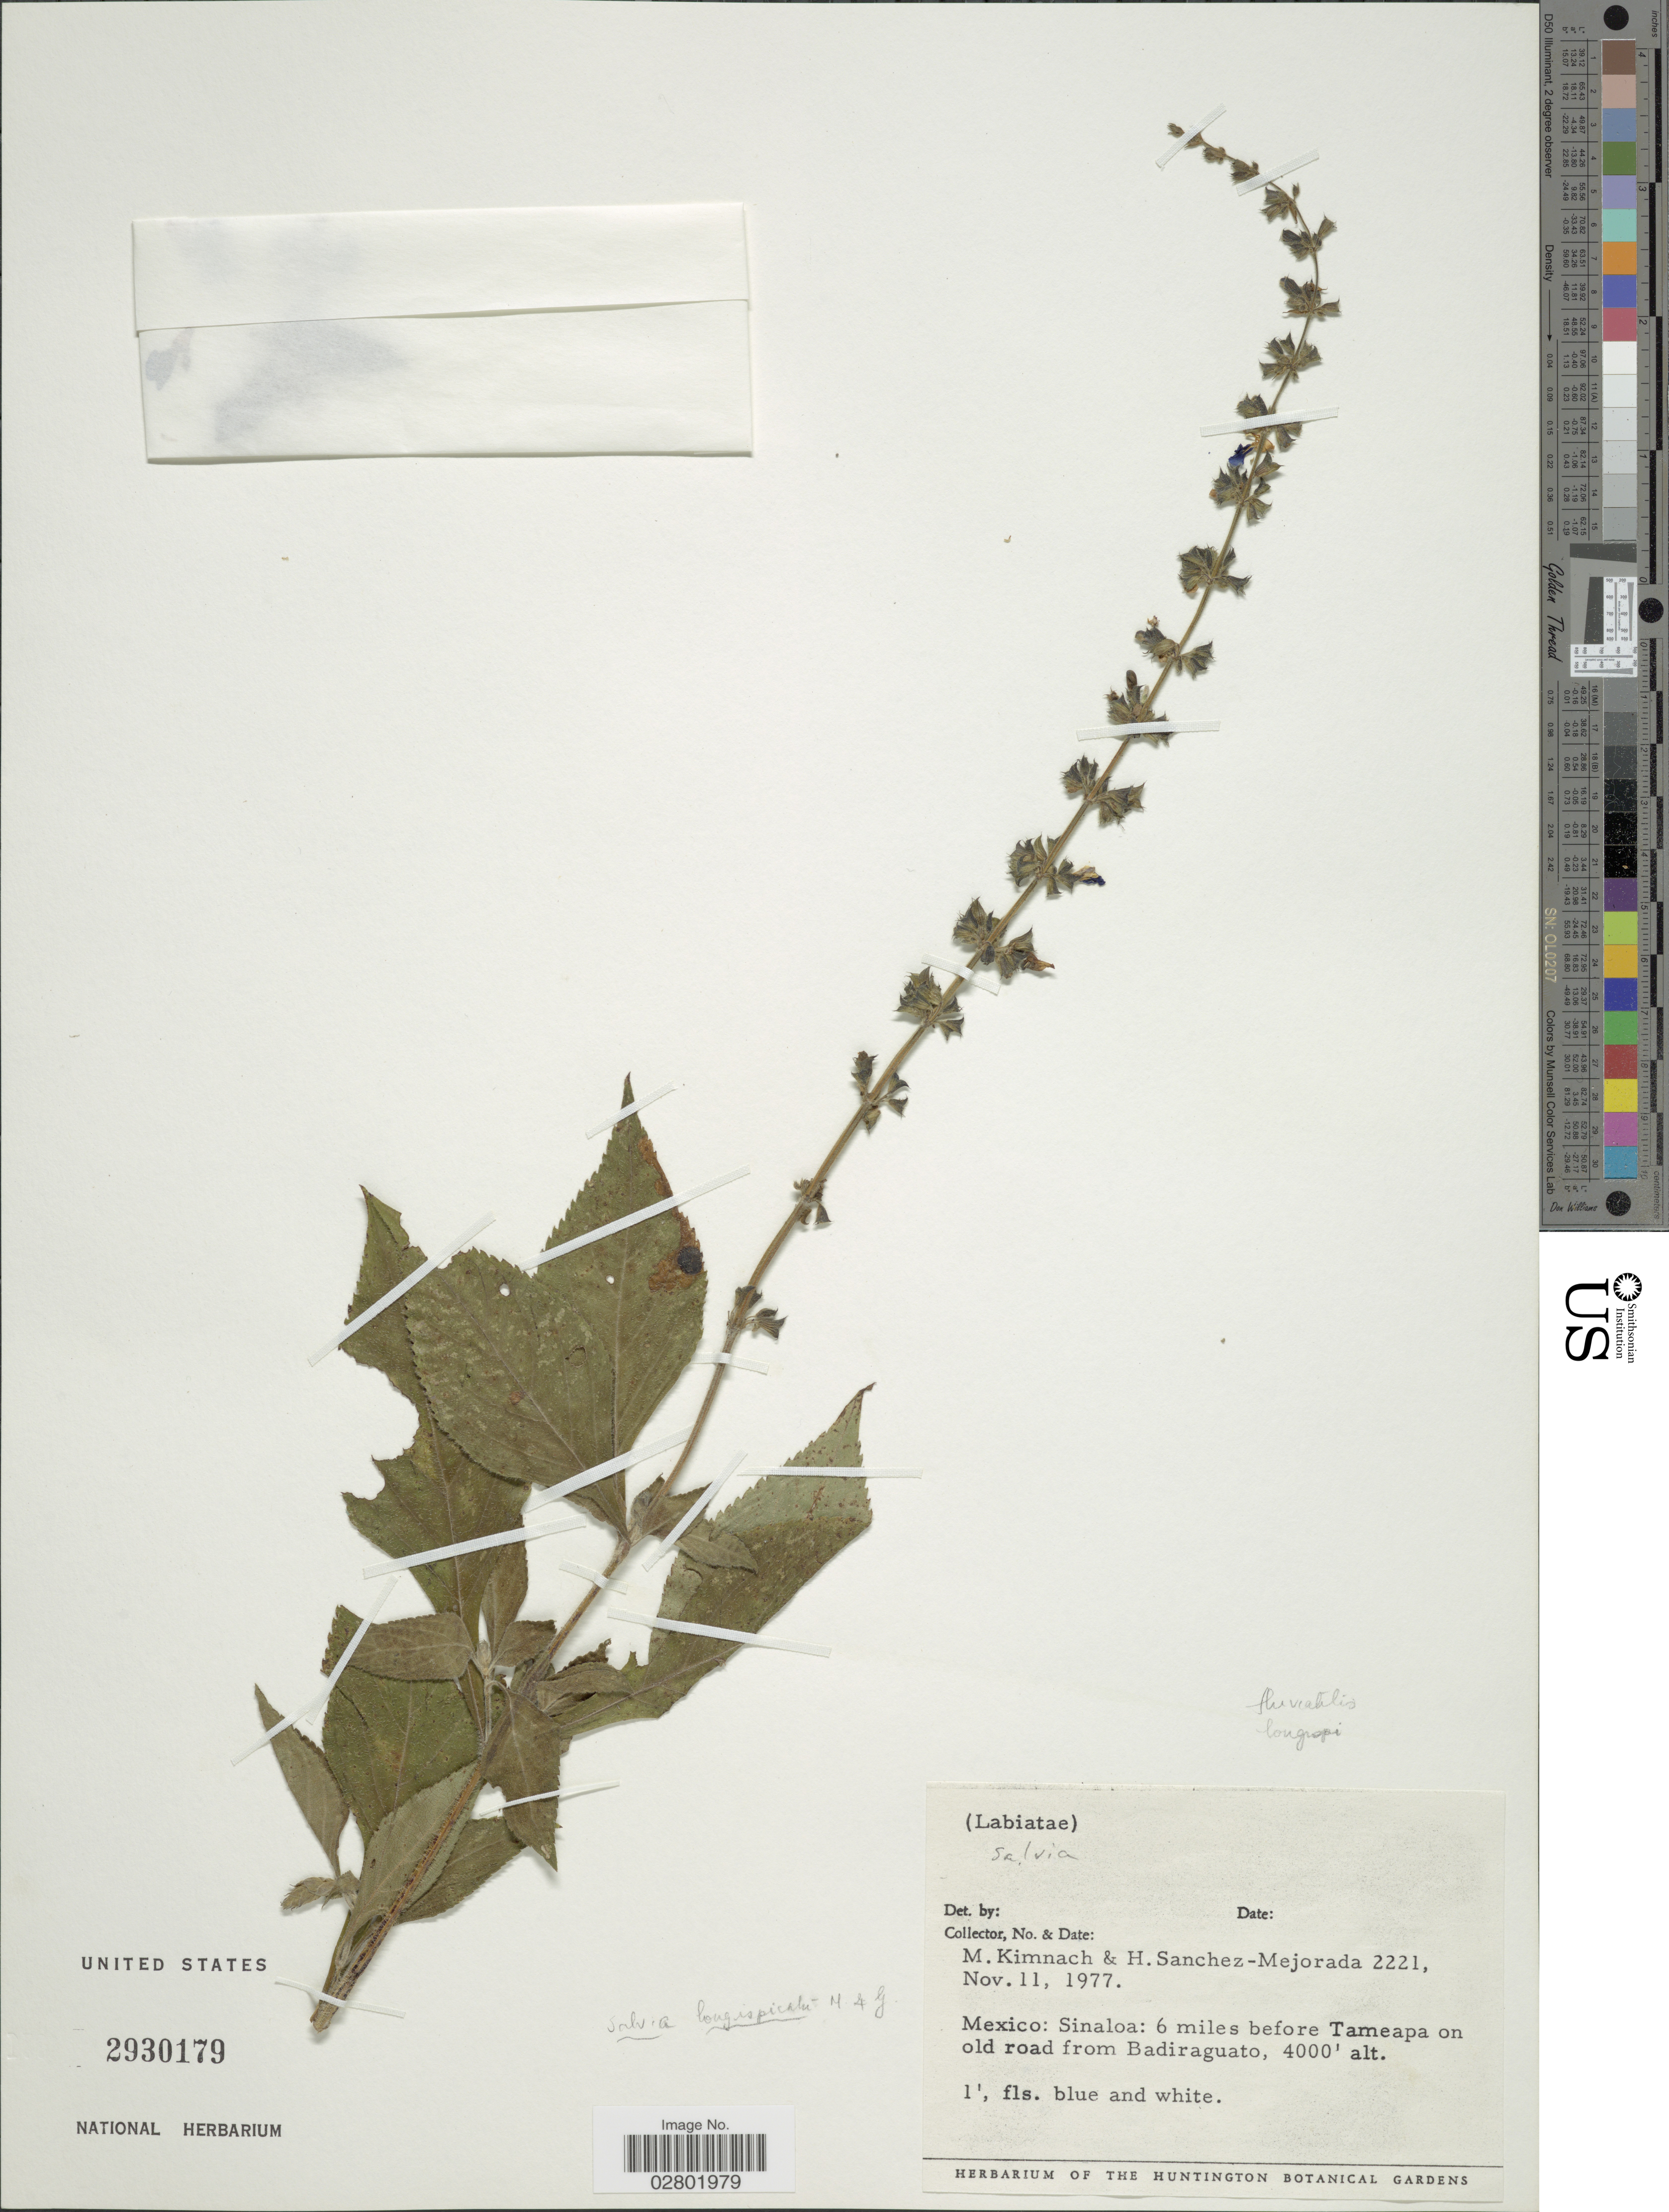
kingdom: Plantae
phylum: Tracheophyta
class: Magnoliopsida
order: Lamiales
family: Lamiaceae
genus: Salvia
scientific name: Salvia longispicata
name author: M. Martens & Galeotti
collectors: M. W. Kimnach & H. Sánchez-Mejorada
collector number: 2221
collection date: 1977-11-11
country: Mexico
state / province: Sinaloa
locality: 6 miles before Tameapa on old road from Badiraguato.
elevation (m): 1219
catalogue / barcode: US 2930179